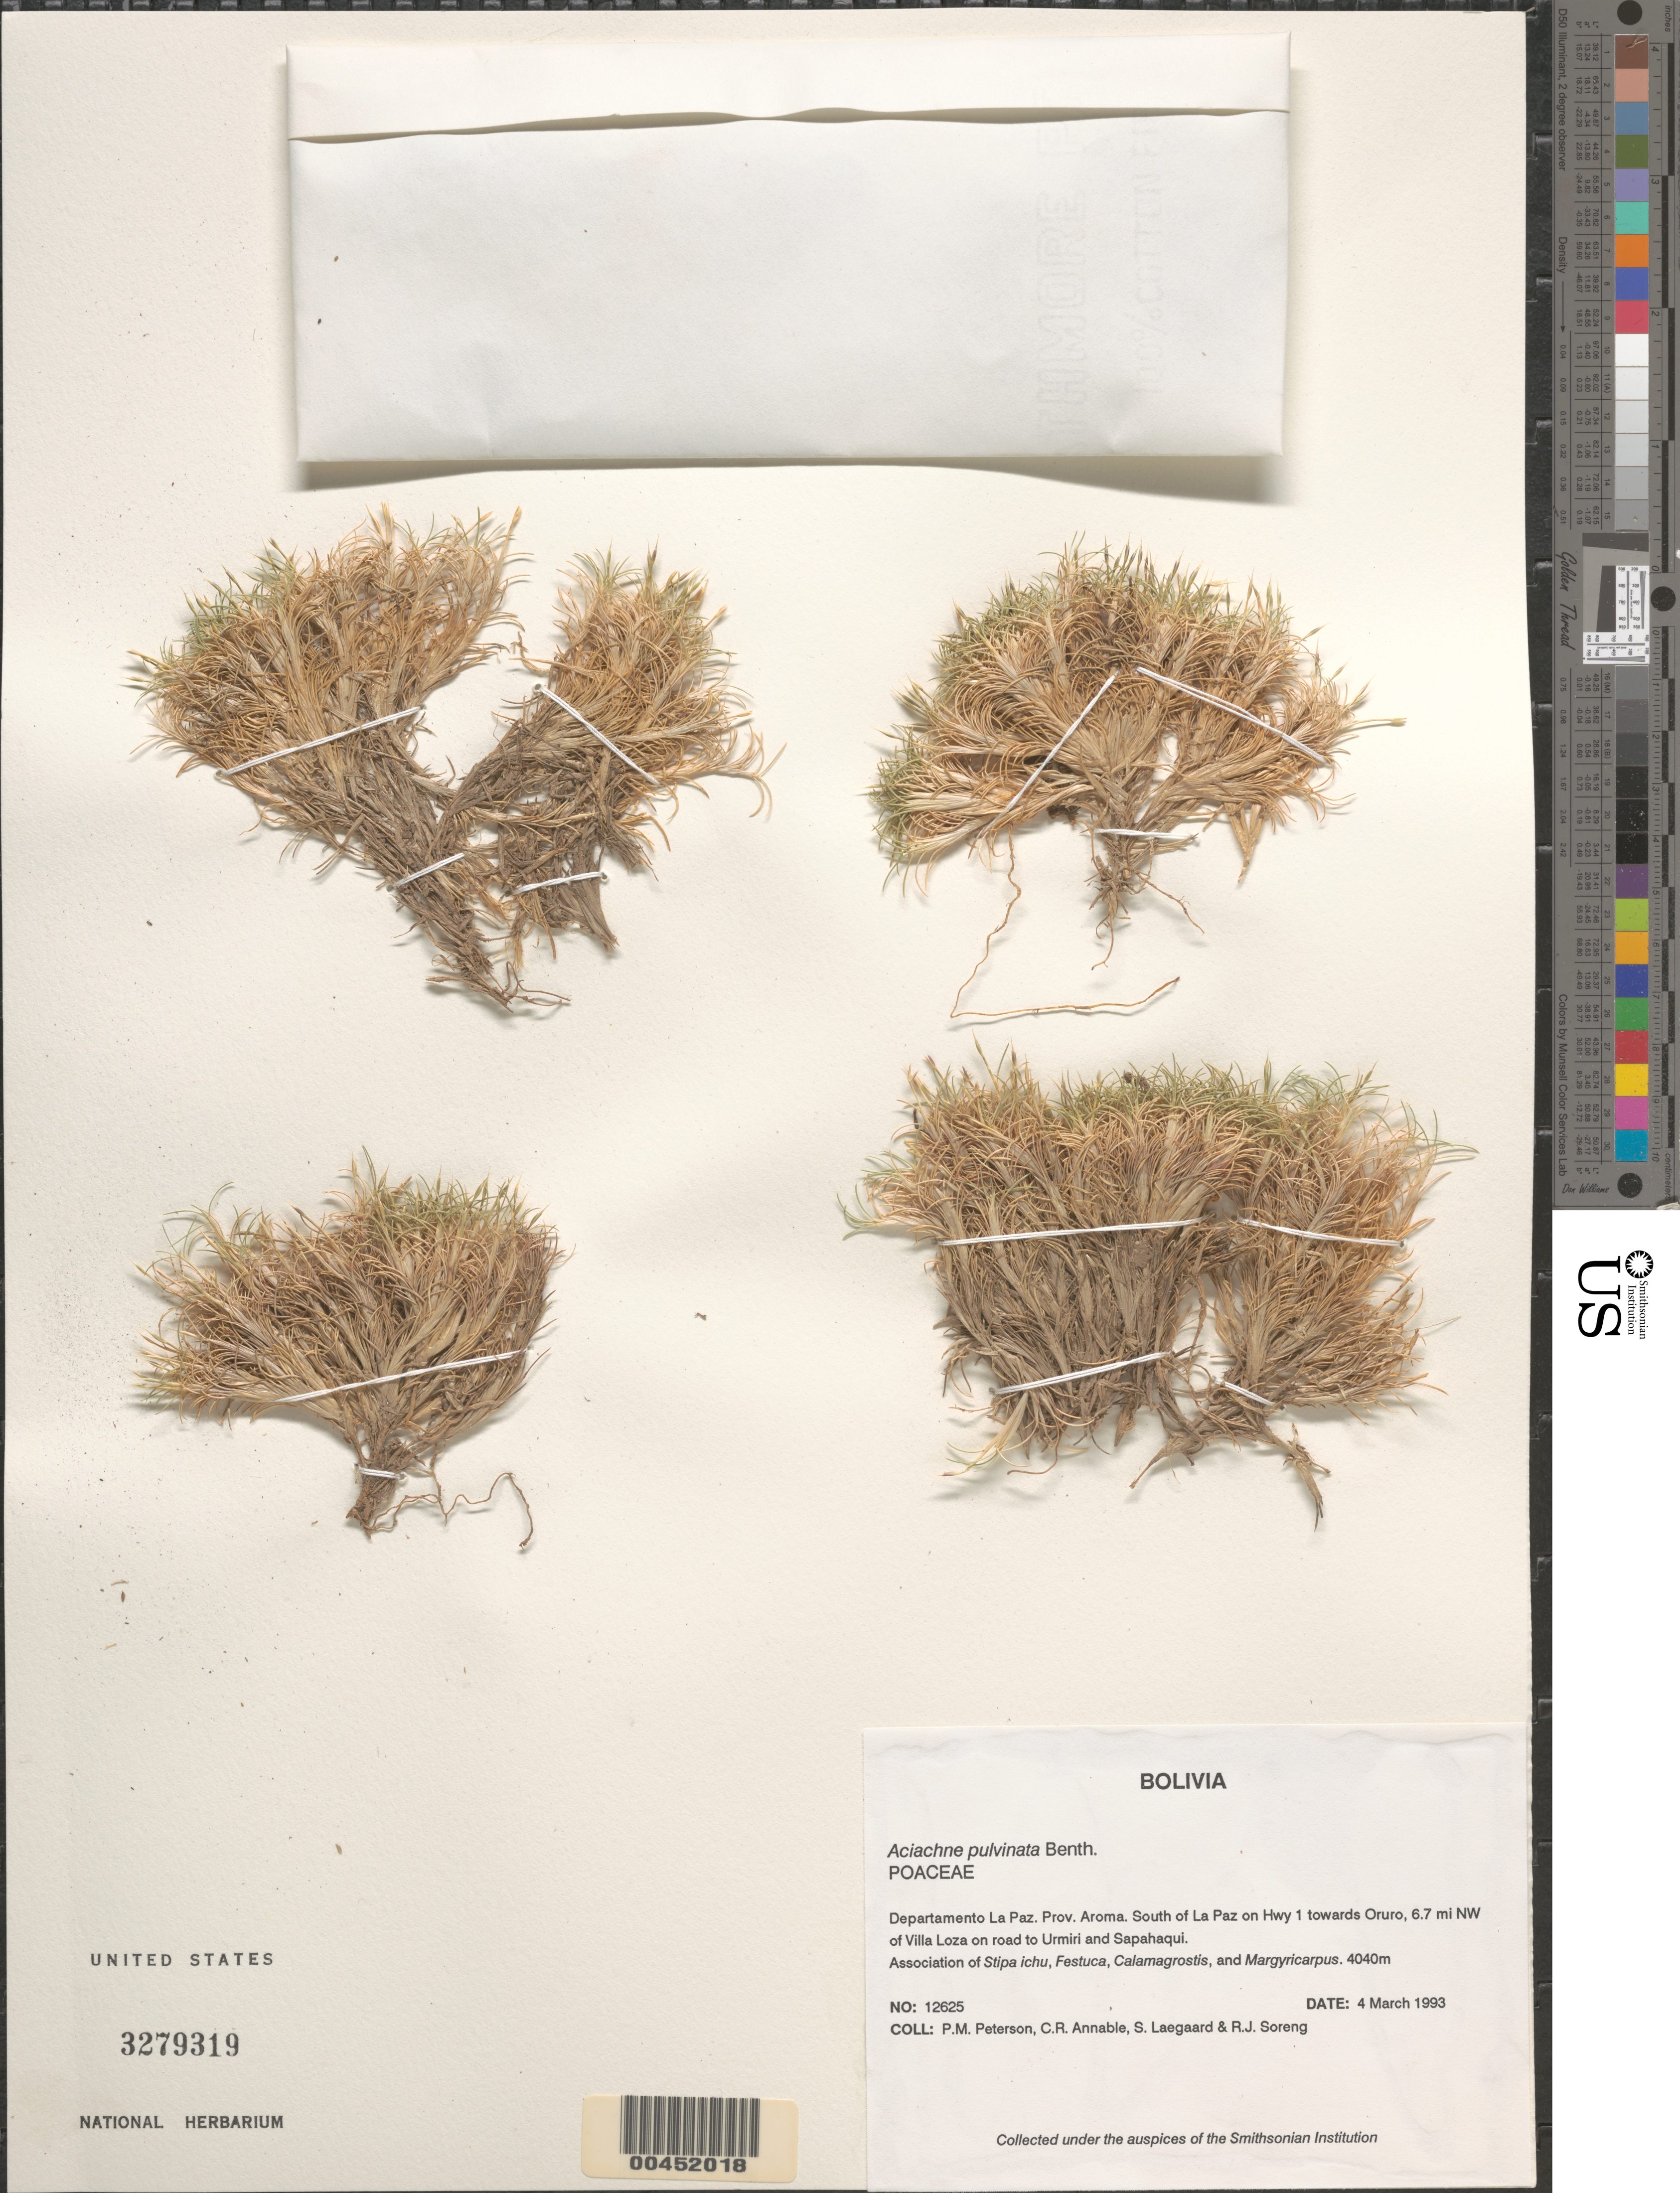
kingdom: Plantae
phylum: Tracheophyta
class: Liliopsida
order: Poales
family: Poaceae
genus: Aciachne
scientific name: Aciachne pulvinata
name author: Benth.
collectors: P. M. Peterson, C. R. Annable, S. Lægaard & R. J. Soreng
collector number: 12625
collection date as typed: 04 Mar 1993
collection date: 1993-03-04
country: Bolivia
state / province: La Paz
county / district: Aroma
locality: South of La Paz on Hwy 1 towards Oruro, 6.7 mi NW of Villa Loza on road to Urmiri and Sapahaqui.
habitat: Association of Stipa ichu, Festuca, Calamagrostis, and Margyricarpus.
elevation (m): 4040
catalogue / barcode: US 3279319